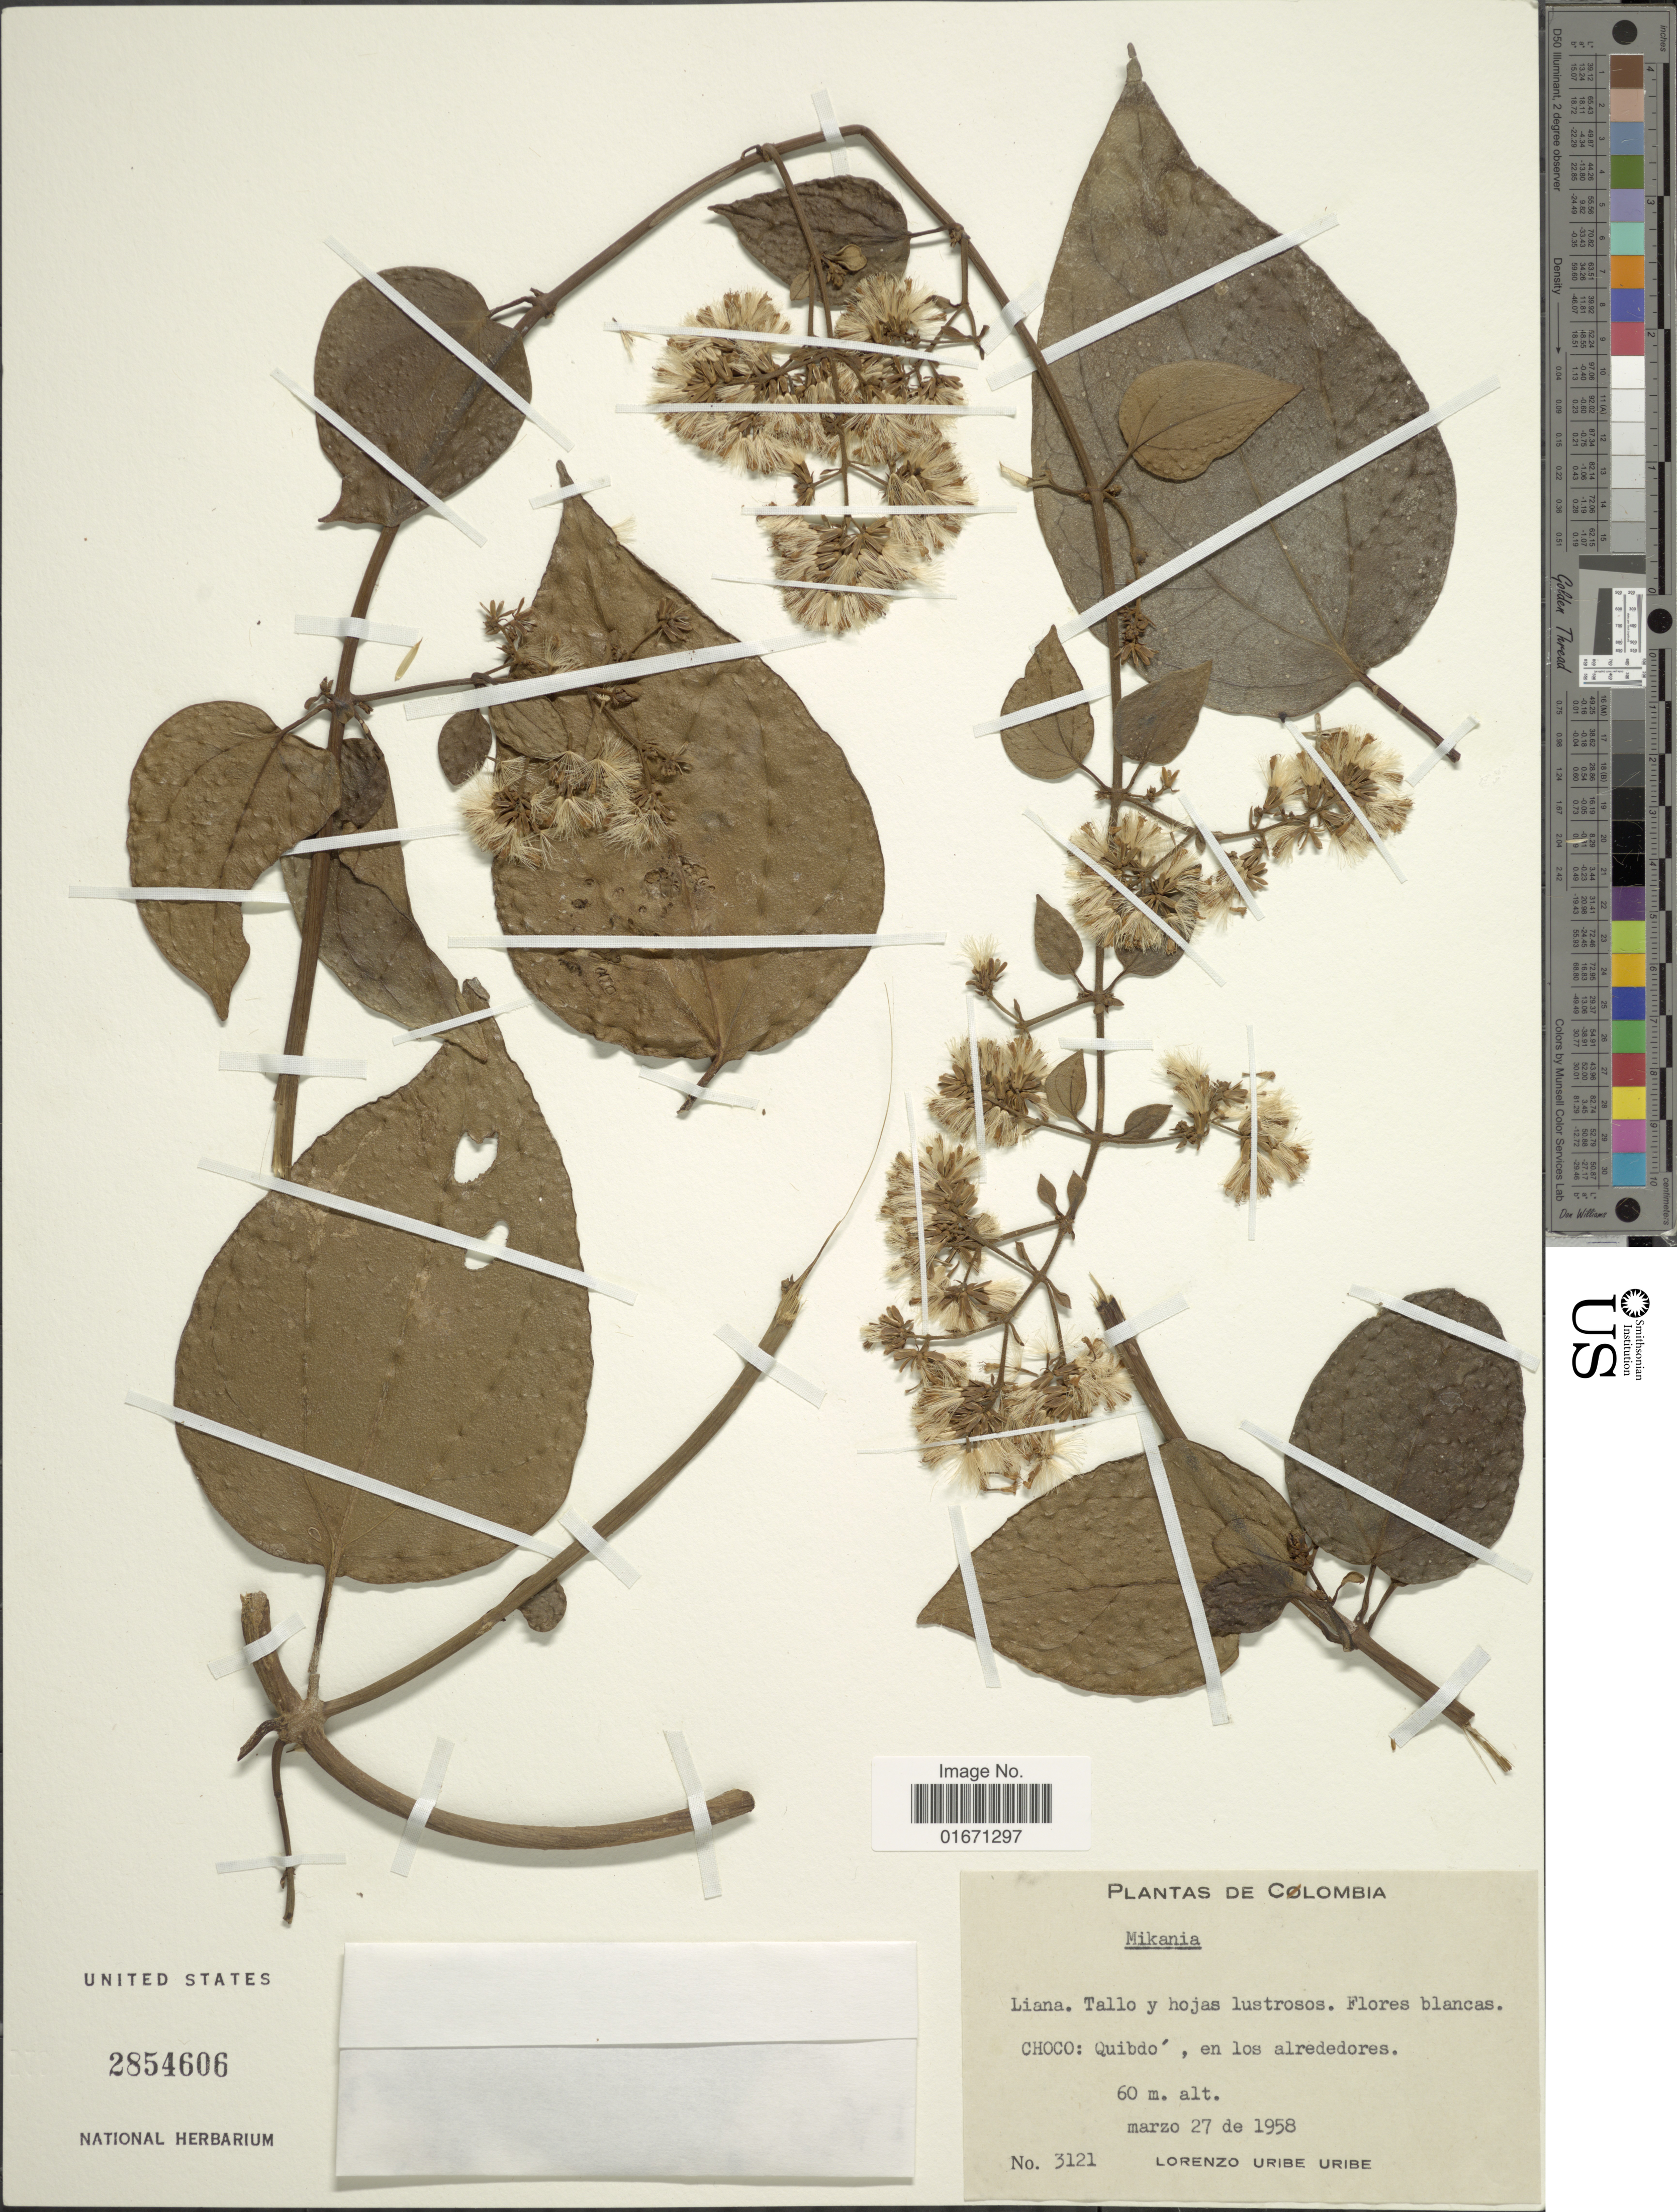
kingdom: Plantae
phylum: Tracheophyta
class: Magnoliopsida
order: Asterales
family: Asteraceae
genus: Mikania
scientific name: Mikania hookeriana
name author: DC.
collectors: L. Uribe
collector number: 3121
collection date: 1958-03-27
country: Colombia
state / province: Chocó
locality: Quibdo, en los alrededores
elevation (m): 60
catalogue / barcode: US 2854606